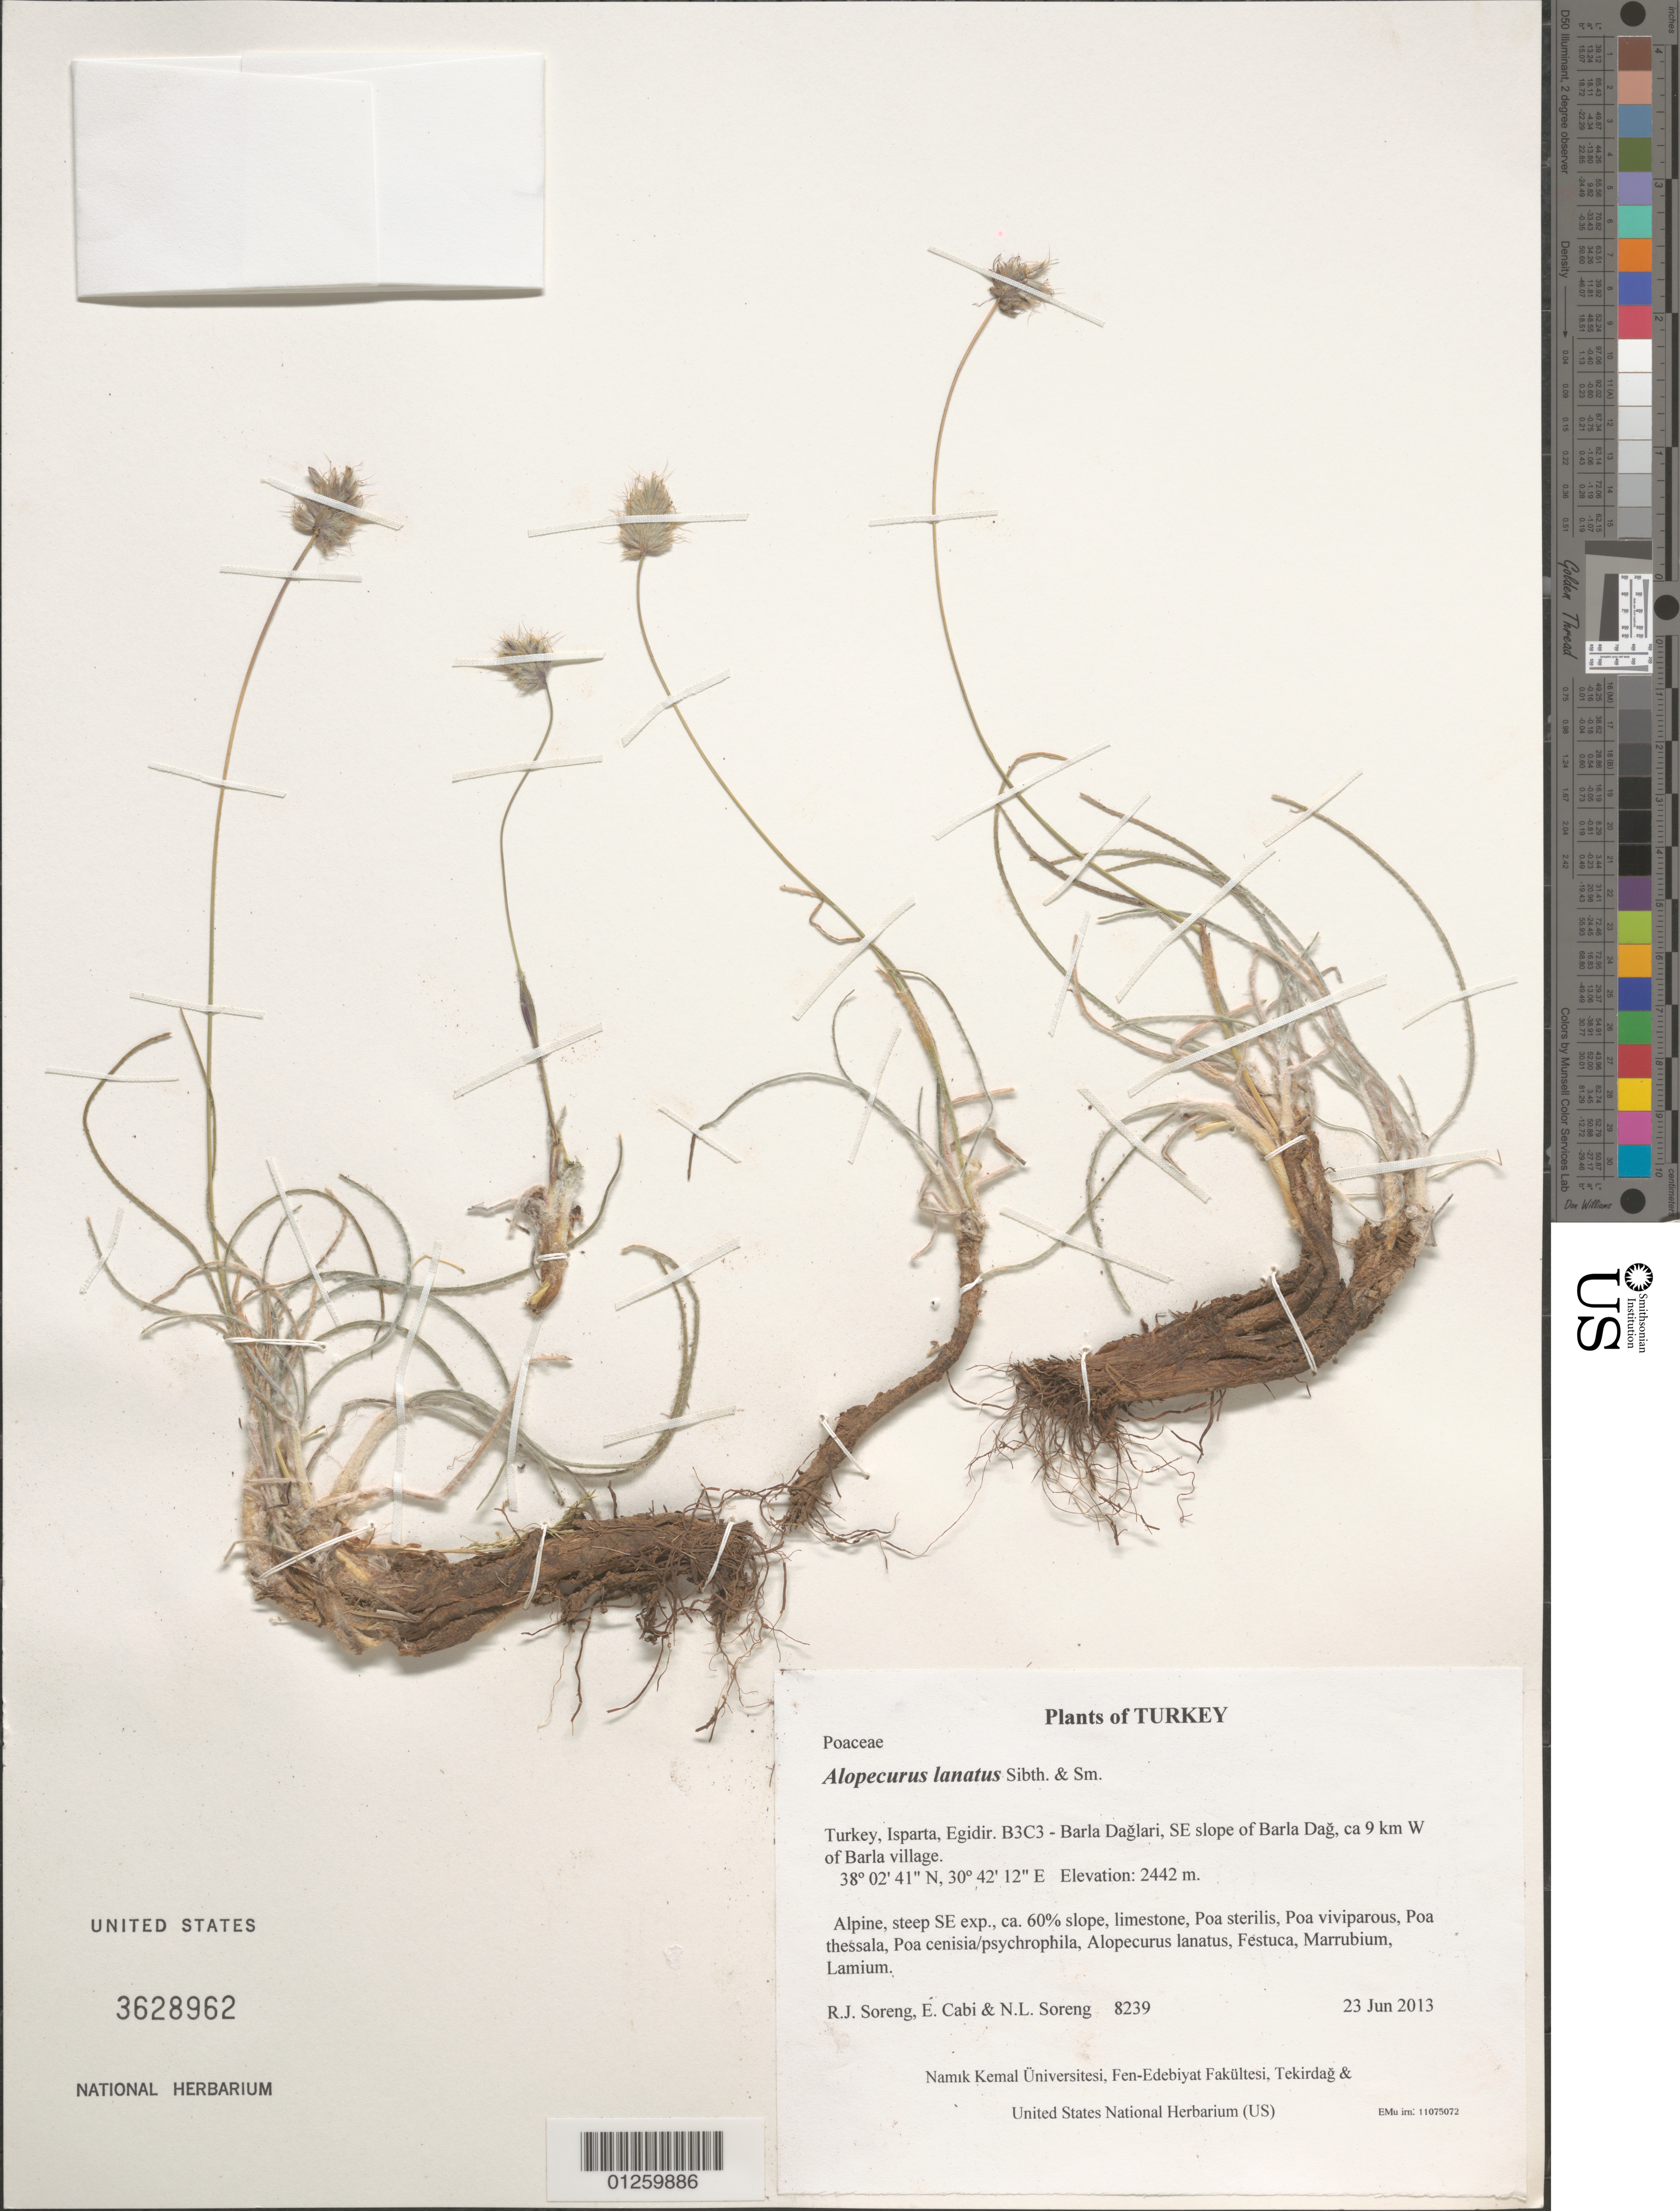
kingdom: Plantae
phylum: Tracheophyta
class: Liliopsida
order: Poales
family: Poaceae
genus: Alopecurus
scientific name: Alopecurus lanatus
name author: Sibth. & Sm.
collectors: R. J. Soreng, E. Cabi & N. L. Soreng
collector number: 8239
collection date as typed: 2013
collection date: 2013-06-23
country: Turkey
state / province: Isparta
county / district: Egidir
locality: B3C3 - Barla Daglari, SE slope of Barla Dag, ca 9 km W of Barla village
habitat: Alpine, steep SE exp., ca. 60% slope, limestone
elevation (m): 2442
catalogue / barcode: US 3628962